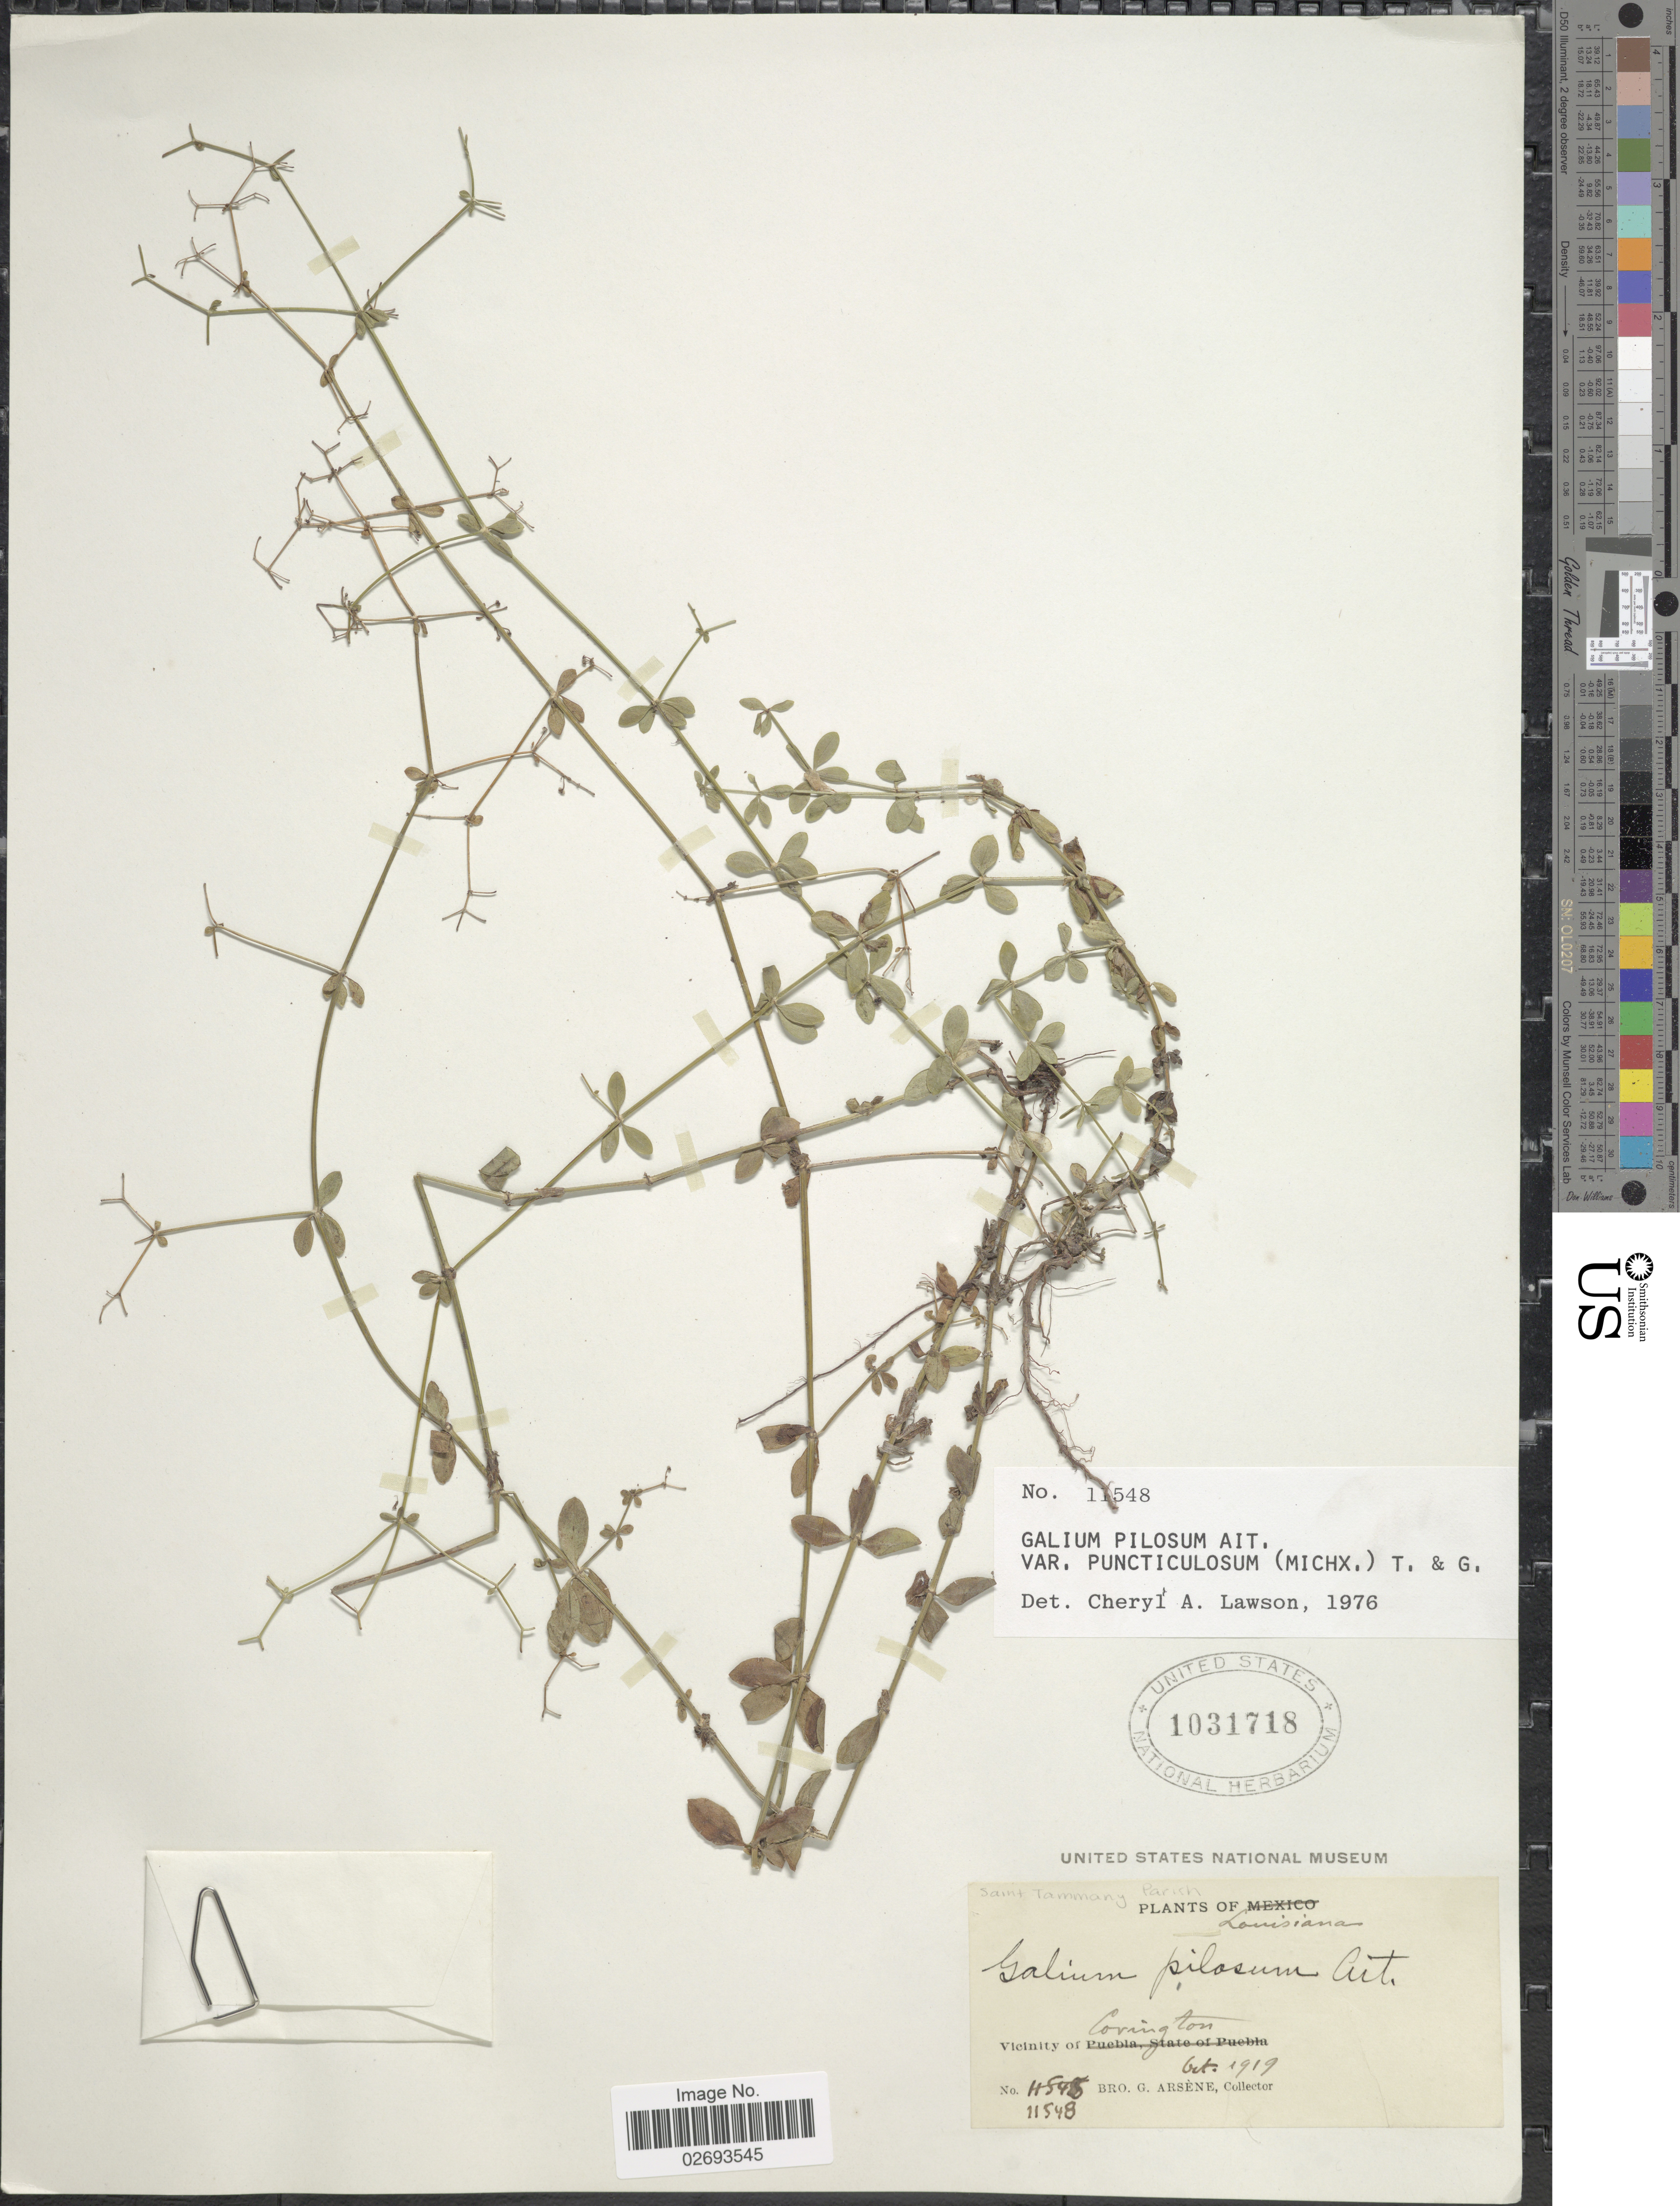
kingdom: Plantae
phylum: Tracheophyta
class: Magnoliopsida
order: Gentianales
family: Rubiaceae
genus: Galium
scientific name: Galium pilosum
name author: Aiton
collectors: Bro. G. Arsène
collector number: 11548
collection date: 1919-10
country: United States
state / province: Louisiana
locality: Vicinity of Covington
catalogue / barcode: US 1031718